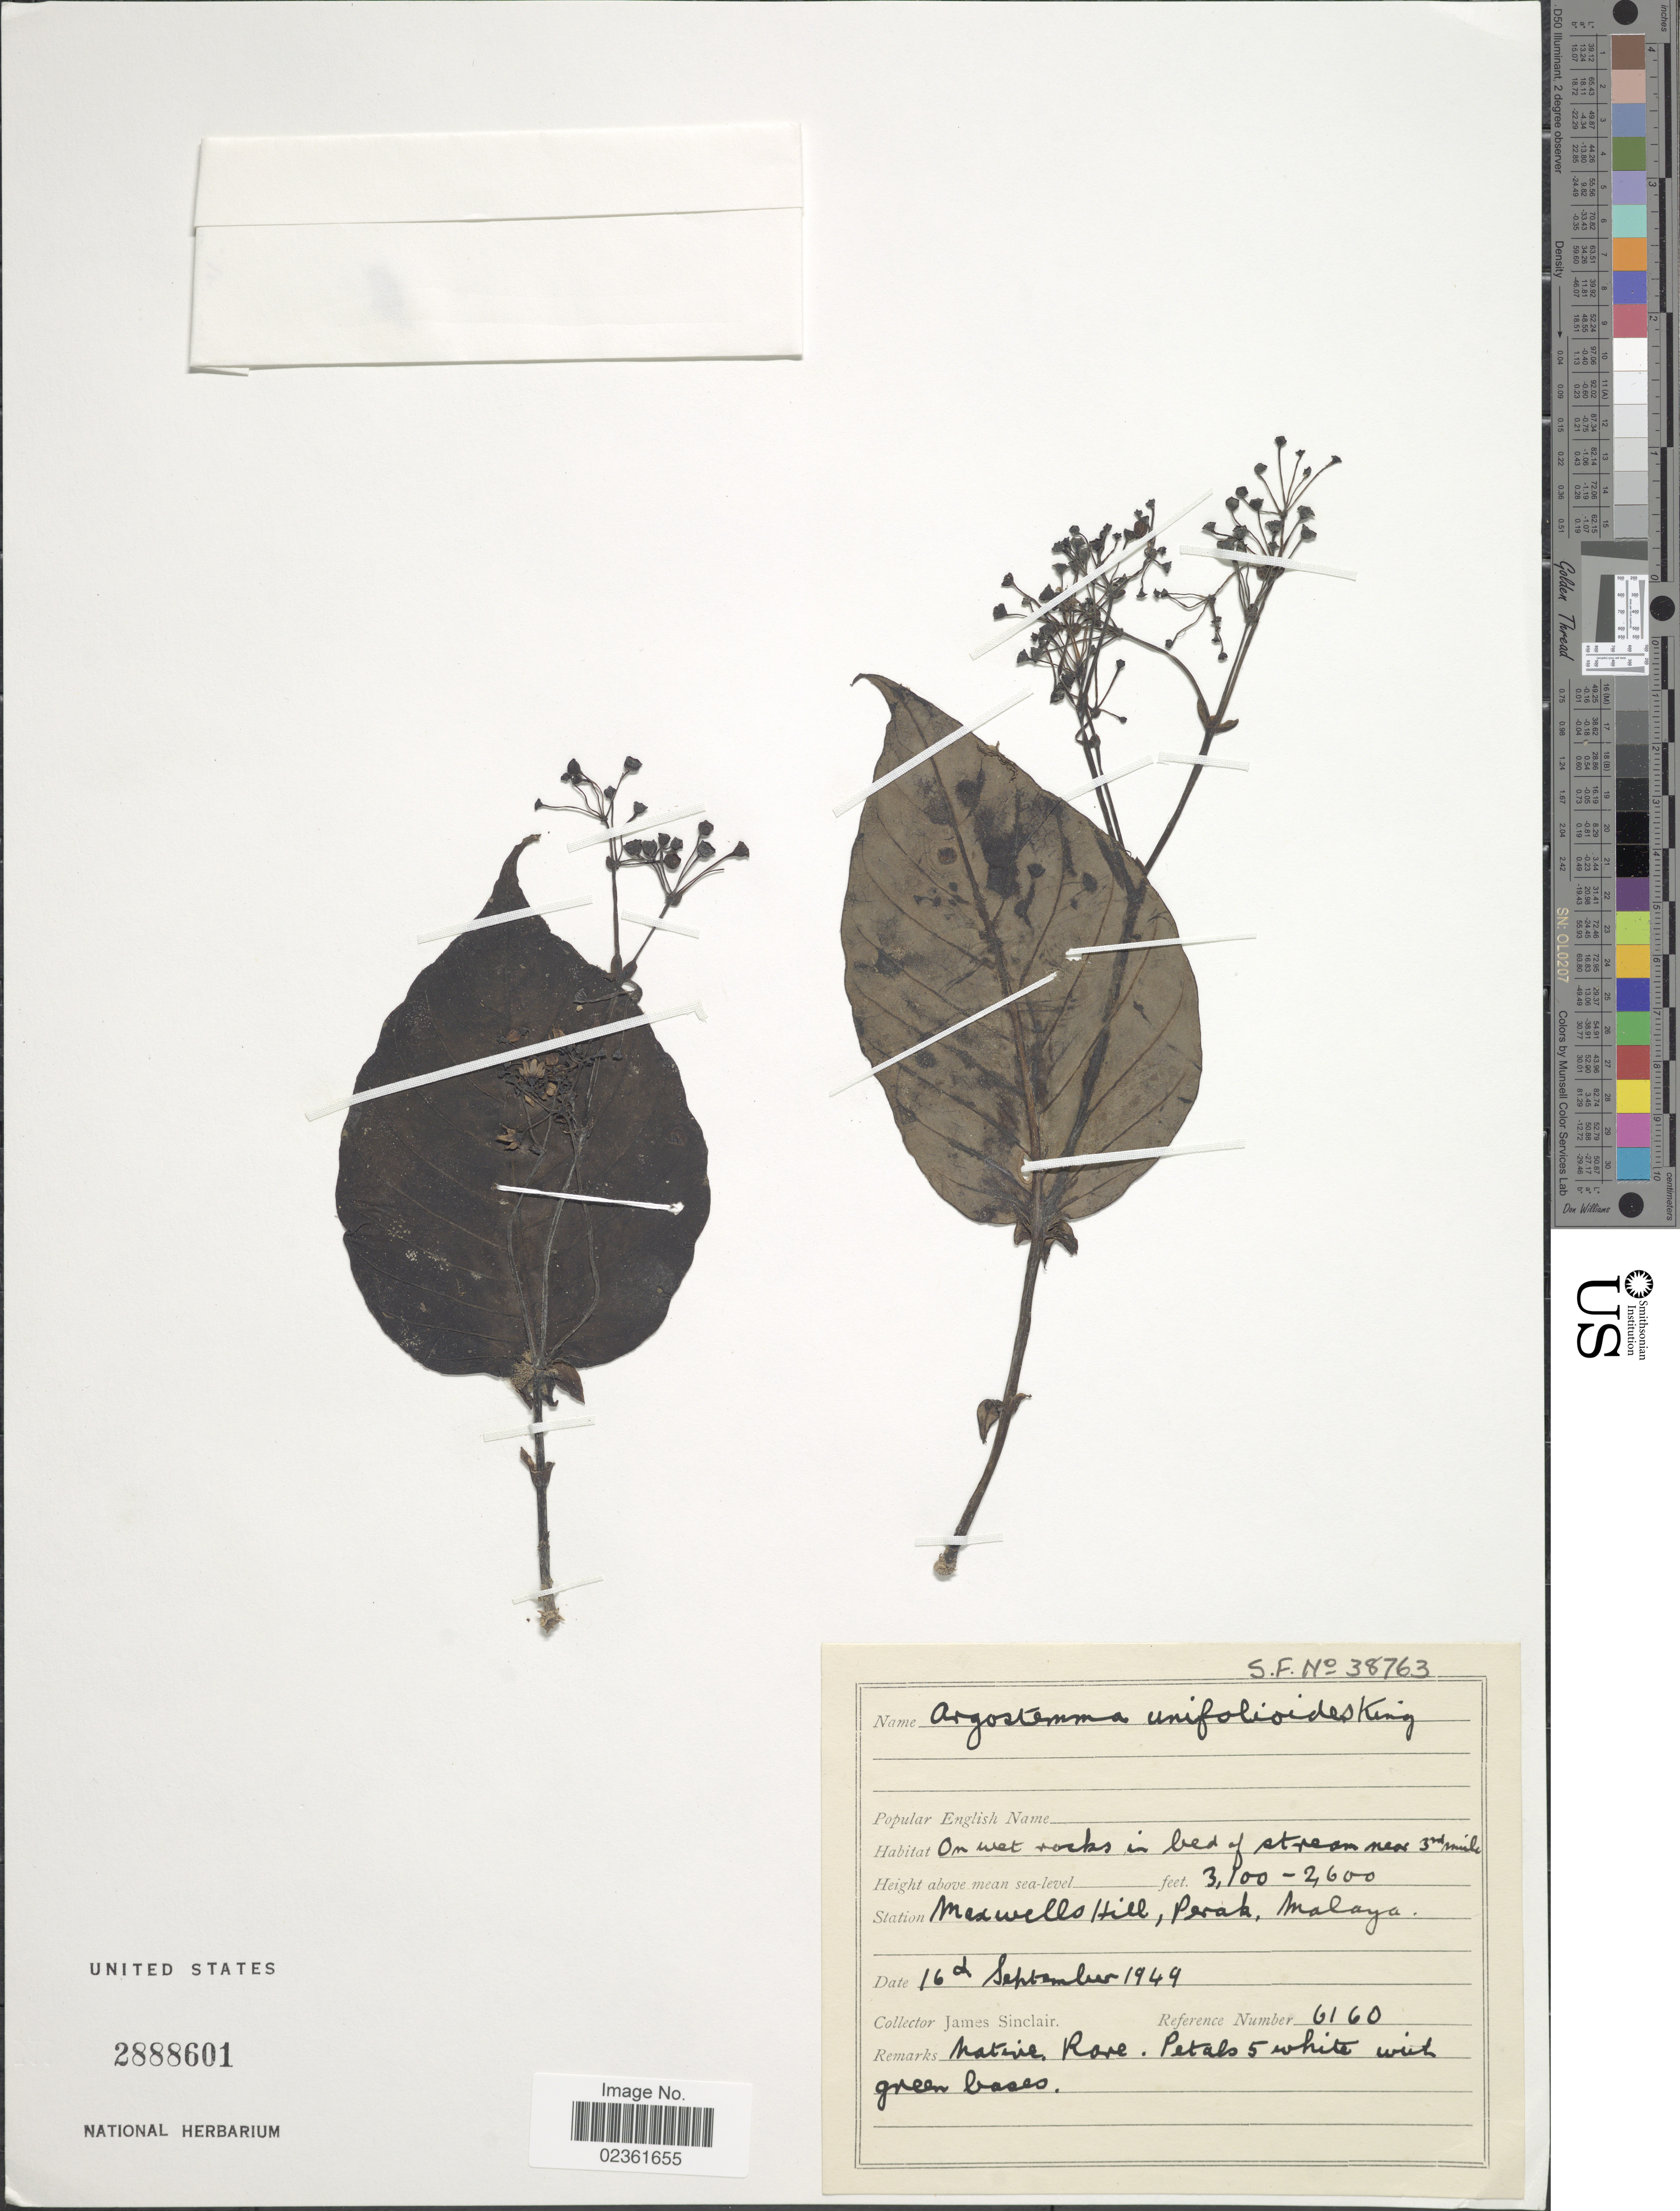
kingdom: Plantae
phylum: Tracheophyta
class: Magnoliopsida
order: Gentianales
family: Rubiaceae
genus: Argostemma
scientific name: Argostemma unifolioides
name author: King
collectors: J. Sinclair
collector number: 6160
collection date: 1949-09-16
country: Malaysia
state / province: Perak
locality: On wet rocks in bed of stream near 3rd mile, Maxwell's Hill, Perak, Malaya.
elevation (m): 792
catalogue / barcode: US 2888601